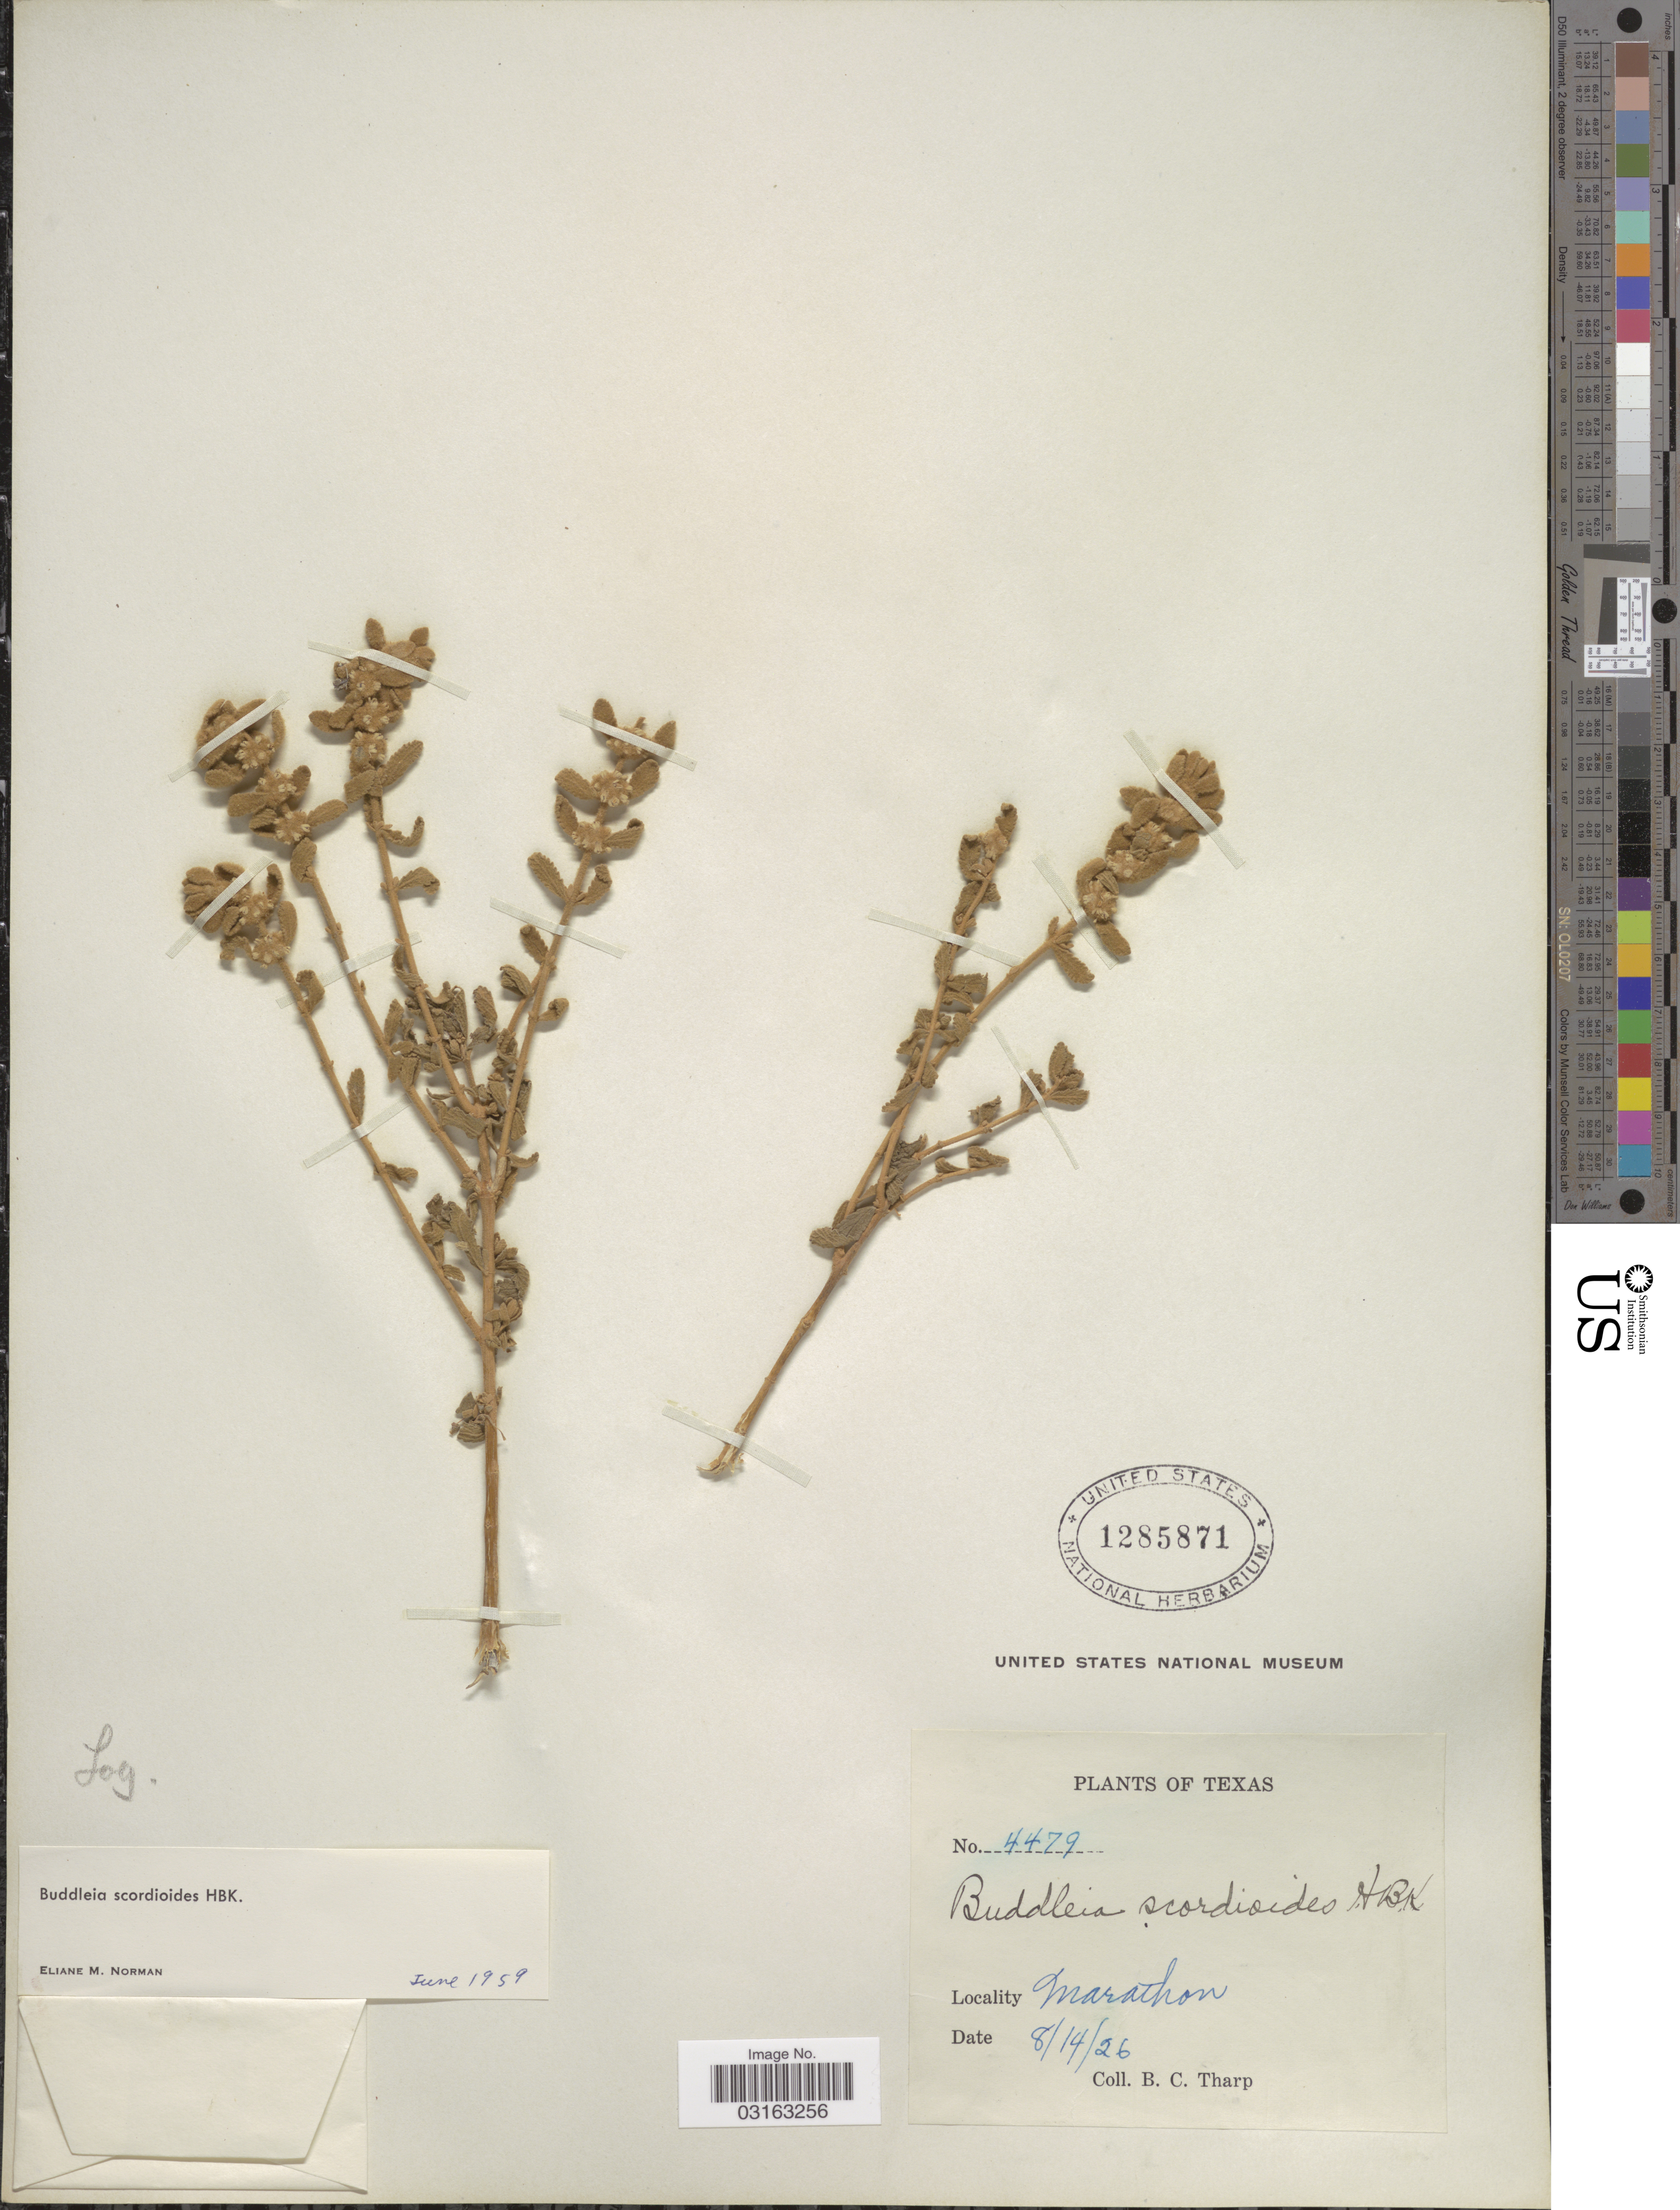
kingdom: Plantae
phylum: Tracheophyta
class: Magnoliopsida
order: Lamiales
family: Scrophulariaceae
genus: Buddleja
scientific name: Buddleja scordioides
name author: Kunth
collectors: B. C. Tharp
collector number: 4479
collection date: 1926-08-14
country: United States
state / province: Texas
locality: Marathon.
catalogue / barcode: US 1285871